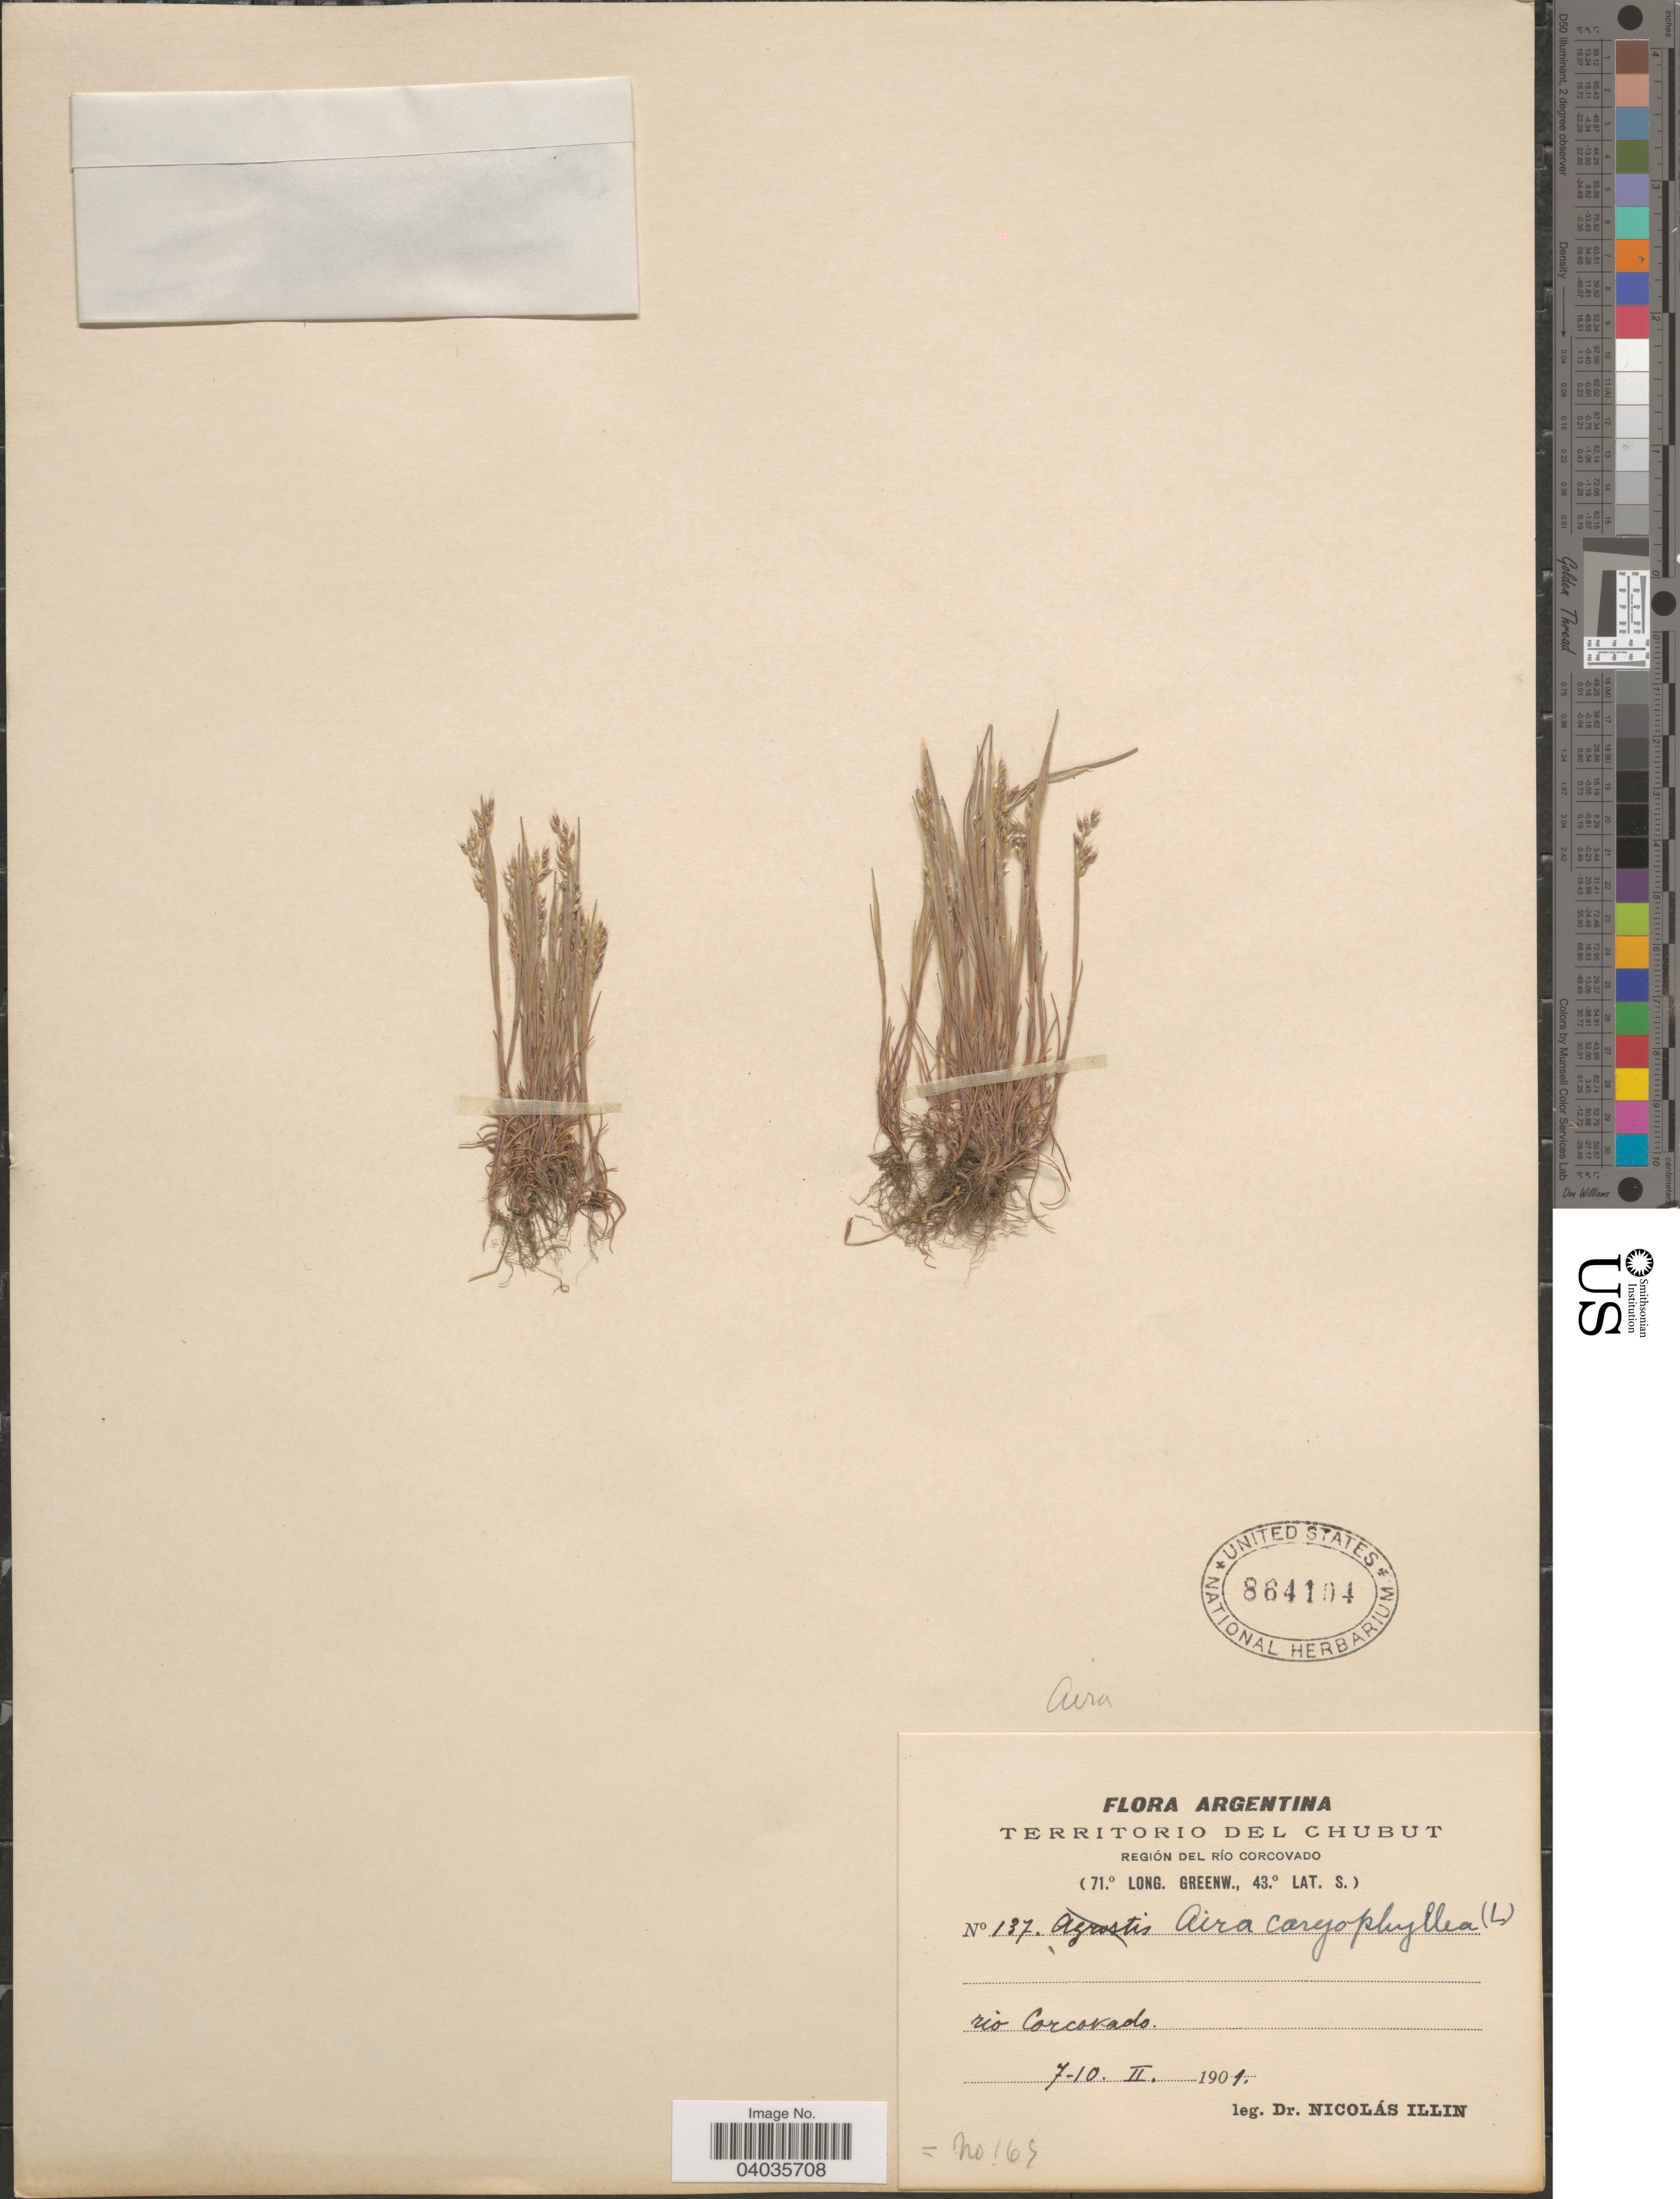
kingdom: Plantae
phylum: Tracheophyta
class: Liliopsida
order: Poales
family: Poaceae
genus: Aira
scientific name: Aira caryophyllea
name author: L.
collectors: N. Illin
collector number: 137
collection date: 1901-02-07/1901-02-10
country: Argentina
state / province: Chubut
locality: Territorio del Chubut. Región del Río Corcovado. Rio Corcovado.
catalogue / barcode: US 864104